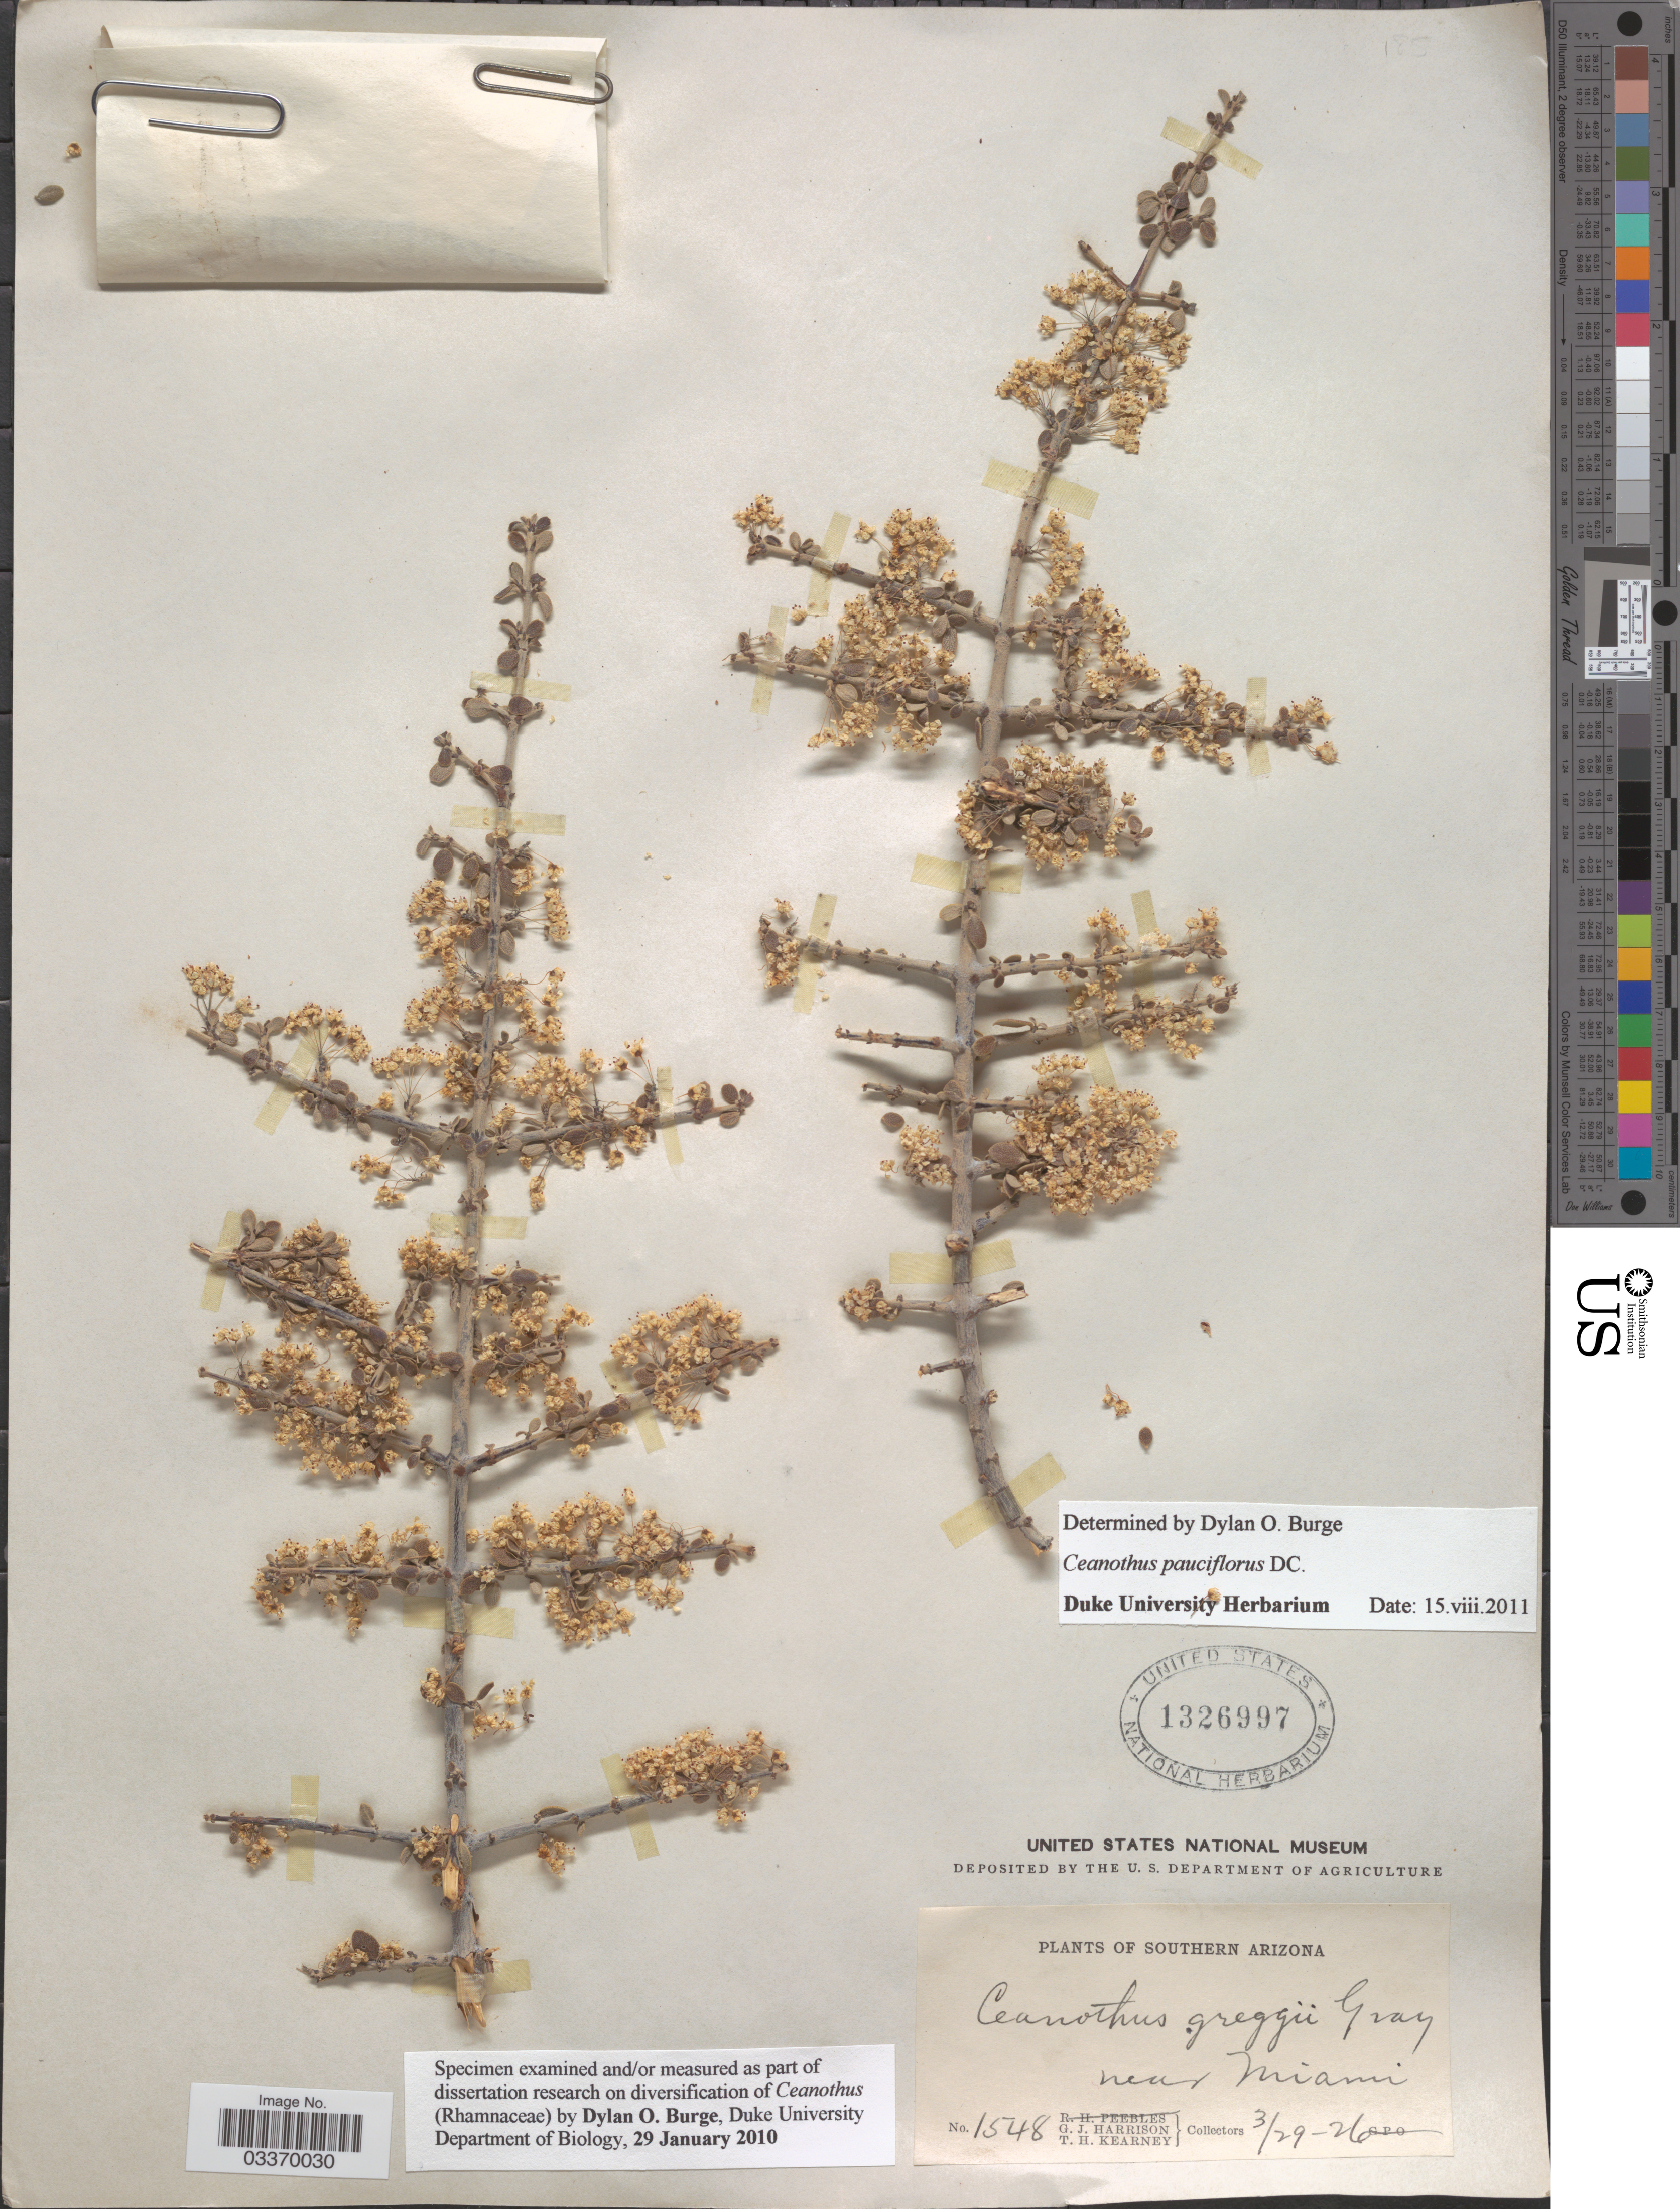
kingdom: Plantae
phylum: Tracheophyta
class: Magnoliopsida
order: Rosales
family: Rhamnaceae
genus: Ceanothus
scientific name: Ceanothus pauciflorus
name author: DC.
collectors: G. J. Harrison & T. H. Kearney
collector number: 1548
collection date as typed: Transcribed d/m/y: 29/3/26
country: United States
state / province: Arizona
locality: Southern Arizona. Near Miami.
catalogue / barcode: US 1326997